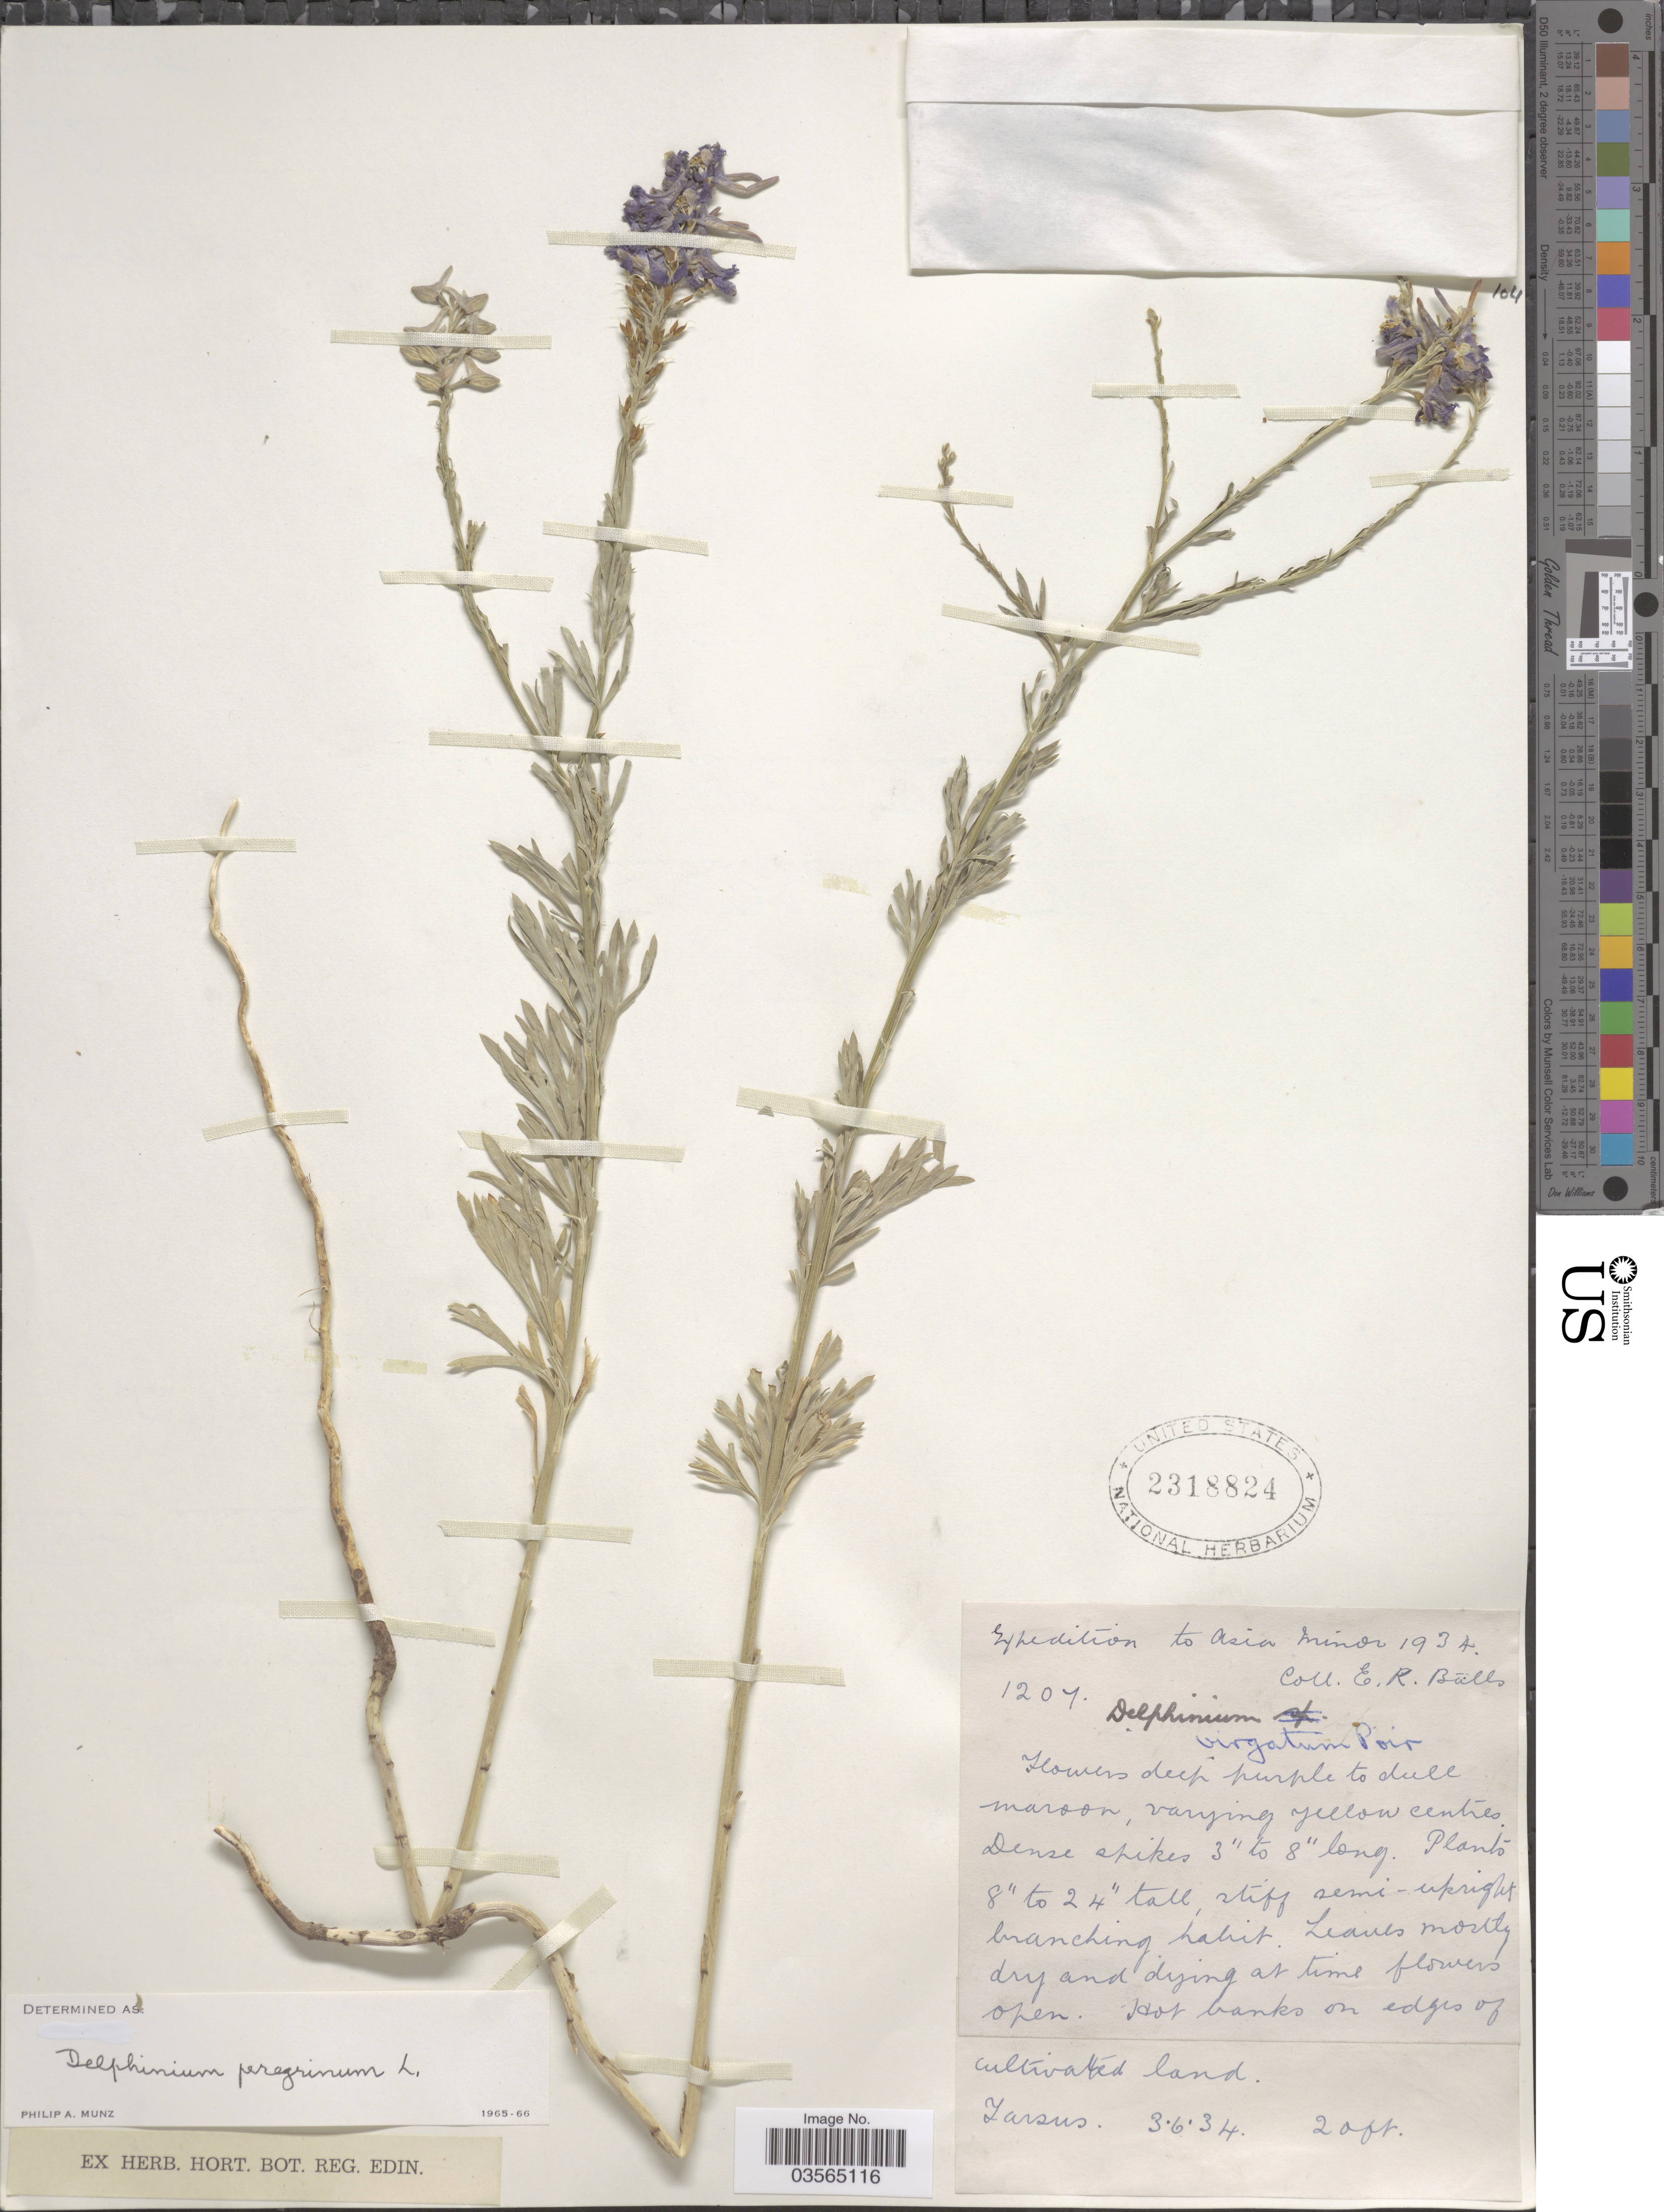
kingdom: Plantae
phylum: Tracheophyta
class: Magnoliopsida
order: Ranunculales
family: Ranunculaceae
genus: Delphinium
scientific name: Delphinium peregrinum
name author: L.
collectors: E. K. Balls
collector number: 1207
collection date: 1934-06-03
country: Turkey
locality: Asia Minor. Tarsus.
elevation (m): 6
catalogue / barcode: US 2318824